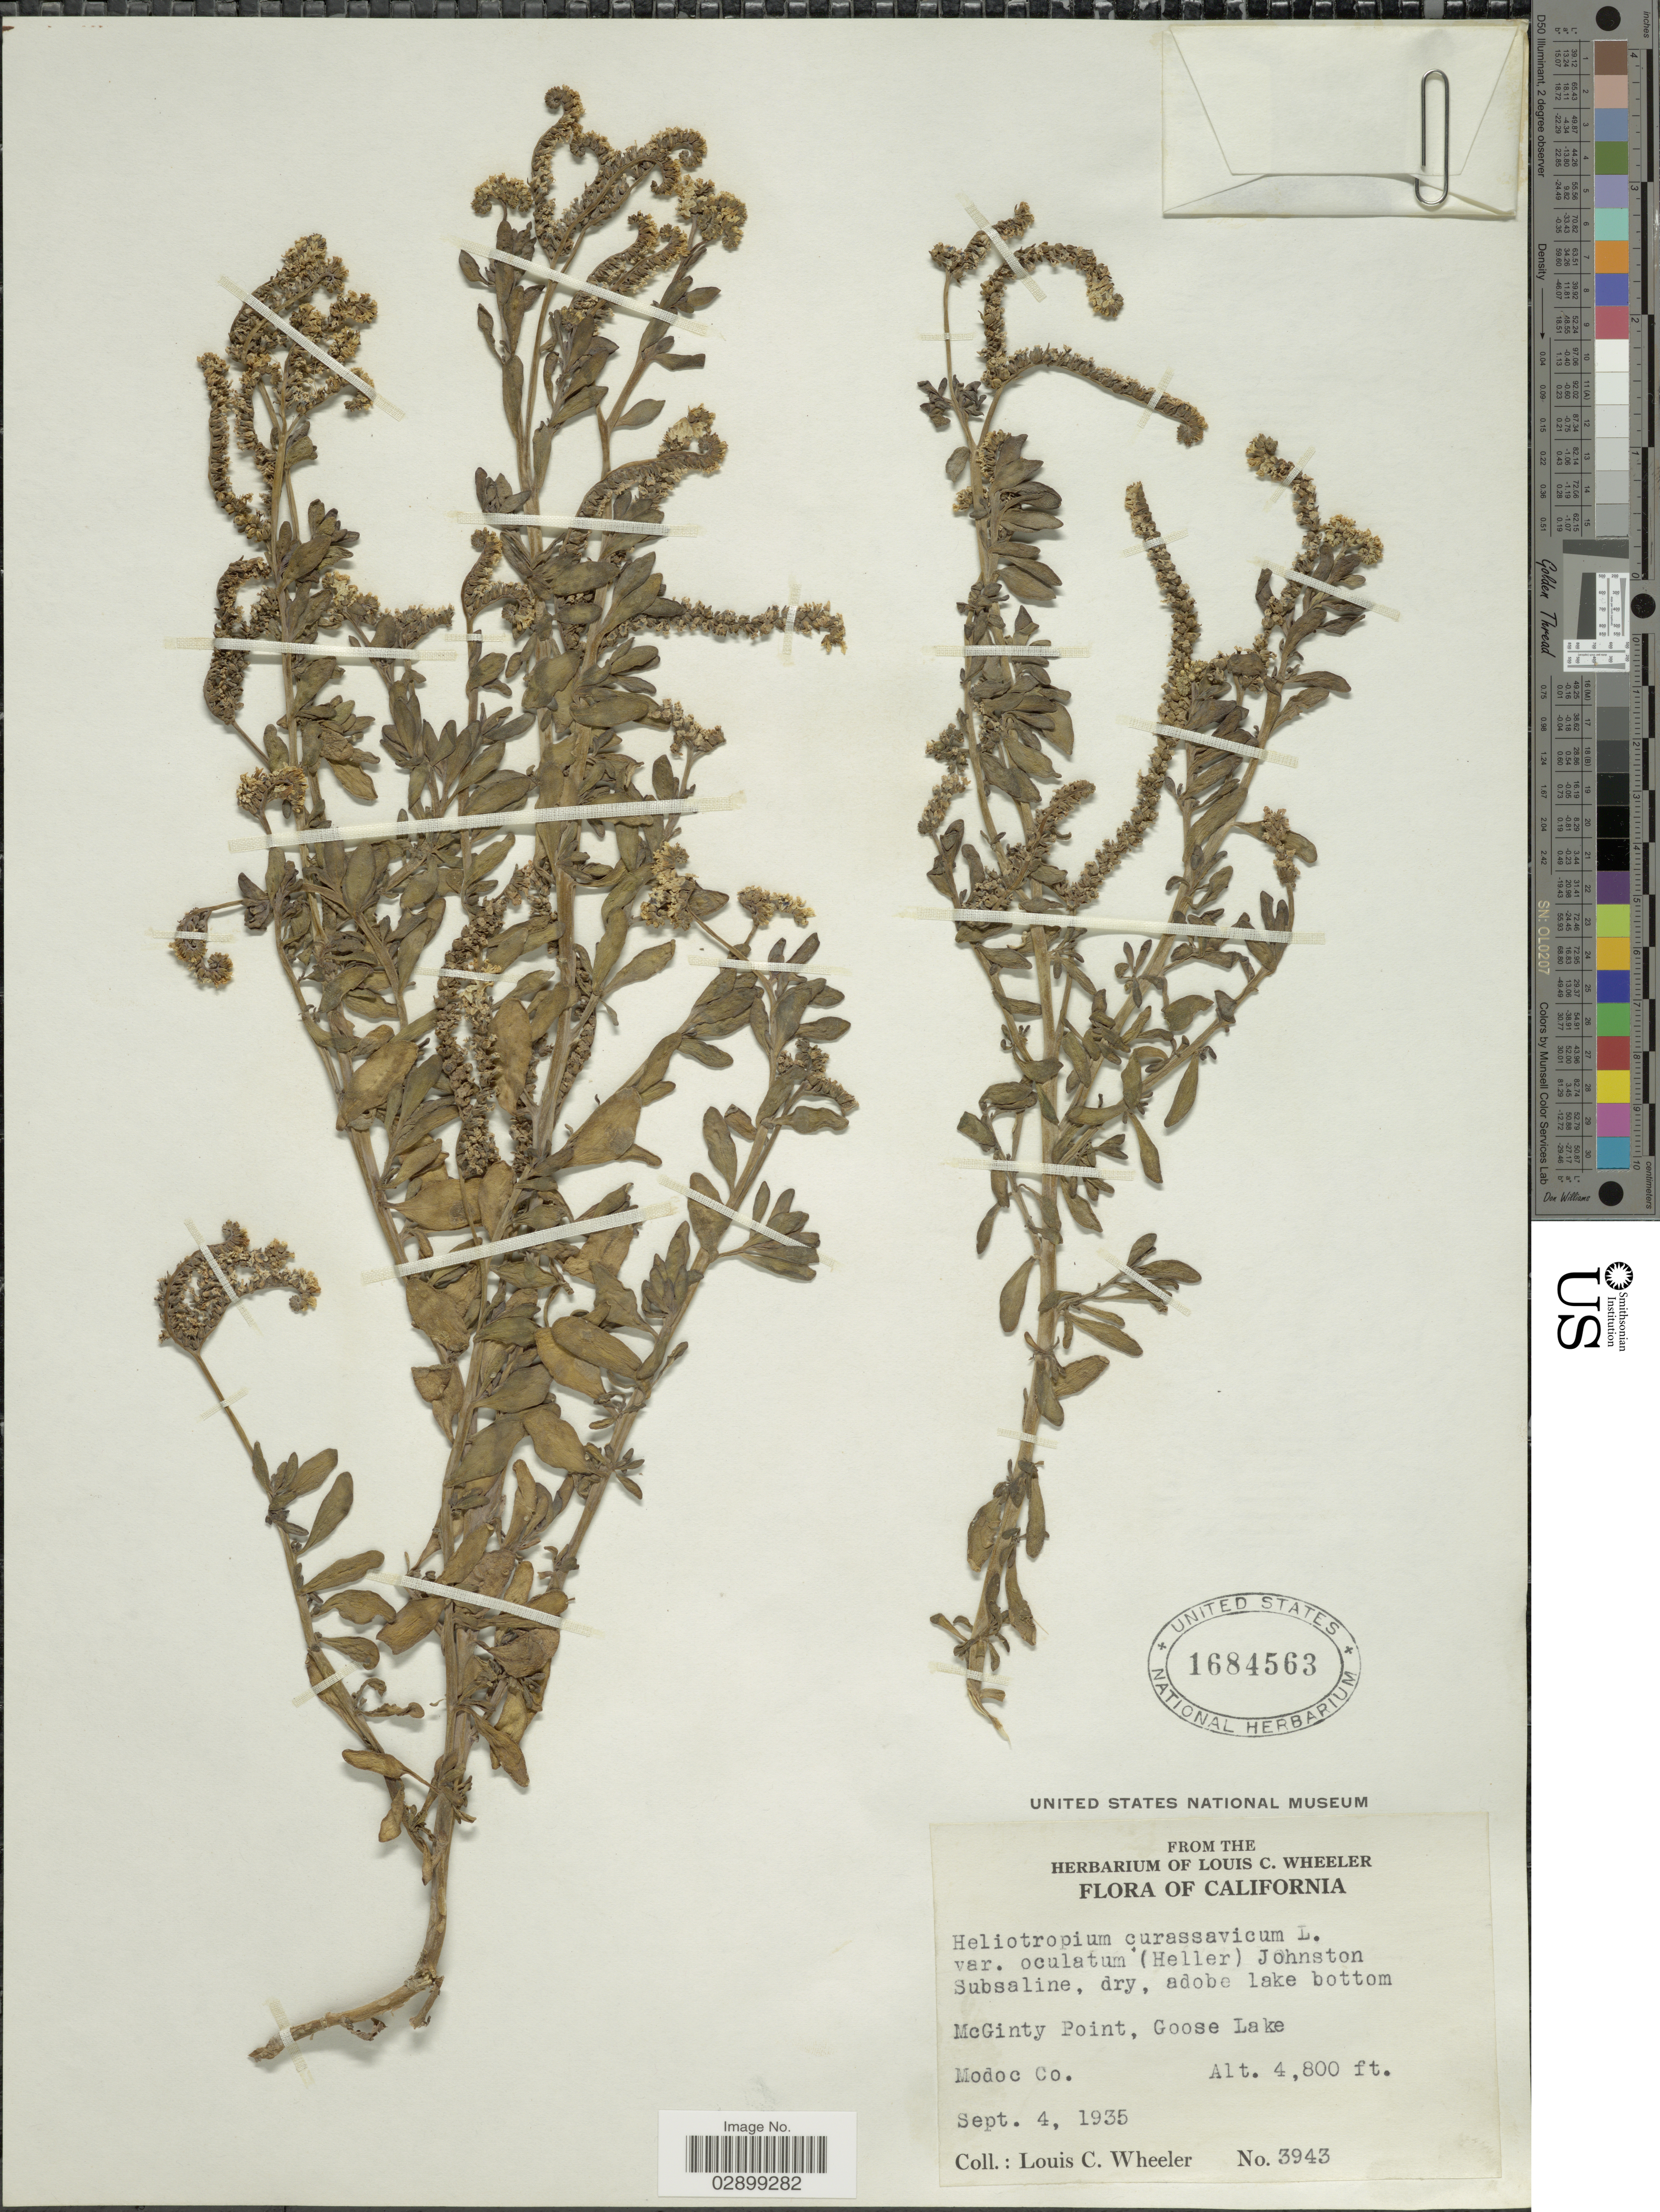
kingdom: Plantae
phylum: Tracheophyta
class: Magnoliopsida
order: Boraginales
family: Heliotropiaceae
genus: Heliotropium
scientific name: Heliotropium sp.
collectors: L. C. Wheeler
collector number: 3943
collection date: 1935-09-04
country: United States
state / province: California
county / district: Modoc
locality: McGinty Point, Goose Lake. Modoc Co.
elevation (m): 1463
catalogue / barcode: US 1684563